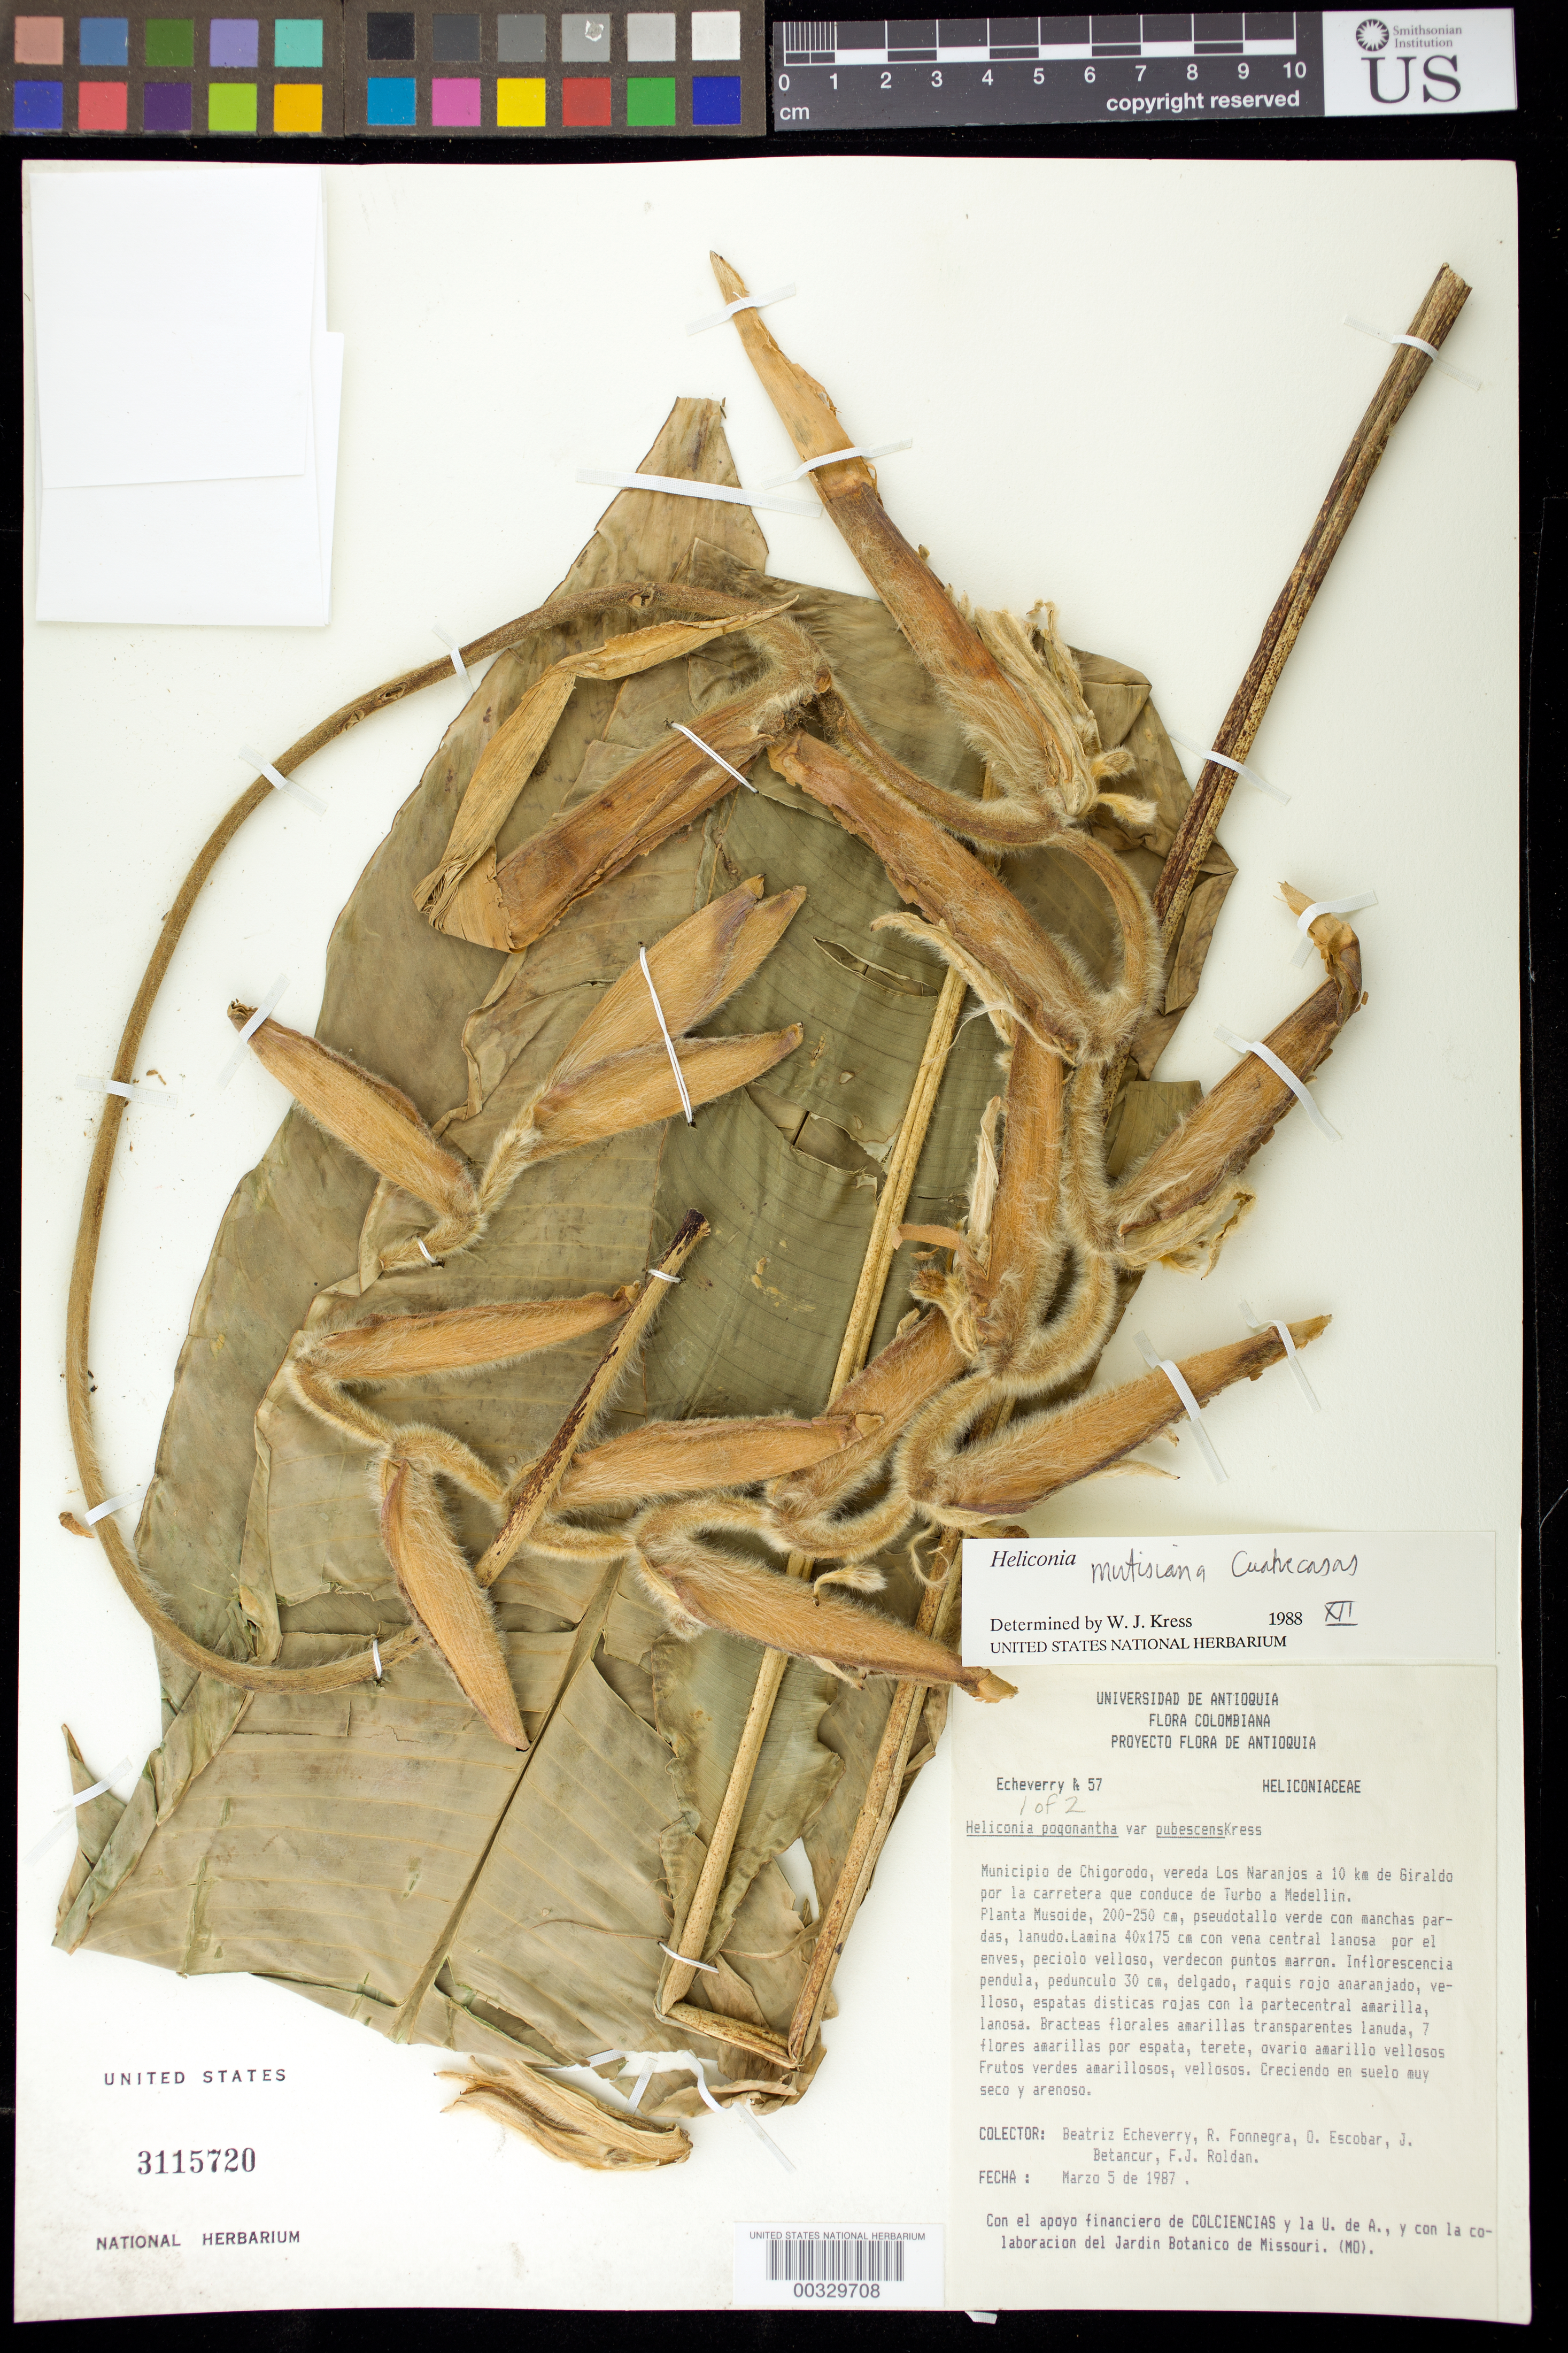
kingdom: Plantae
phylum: Tracheophyta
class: Liliopsida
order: Zingiberales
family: Heliconiaceae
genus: Heliconia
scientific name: Heliconia mutisiana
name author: Cuatrec.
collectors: B. Echeverry, R. Fonnegra G., O. D. Escobar, J. C. Betancur & F. J. Roldán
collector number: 57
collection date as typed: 05 Mar 1987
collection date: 1987-03-05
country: Colombia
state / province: Antioquia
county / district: Chigorodó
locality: Mun of CHigordo, Vereda los Naranjos to 10 km from Giraldo by highway from Turbo to Medellin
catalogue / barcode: US 3115720